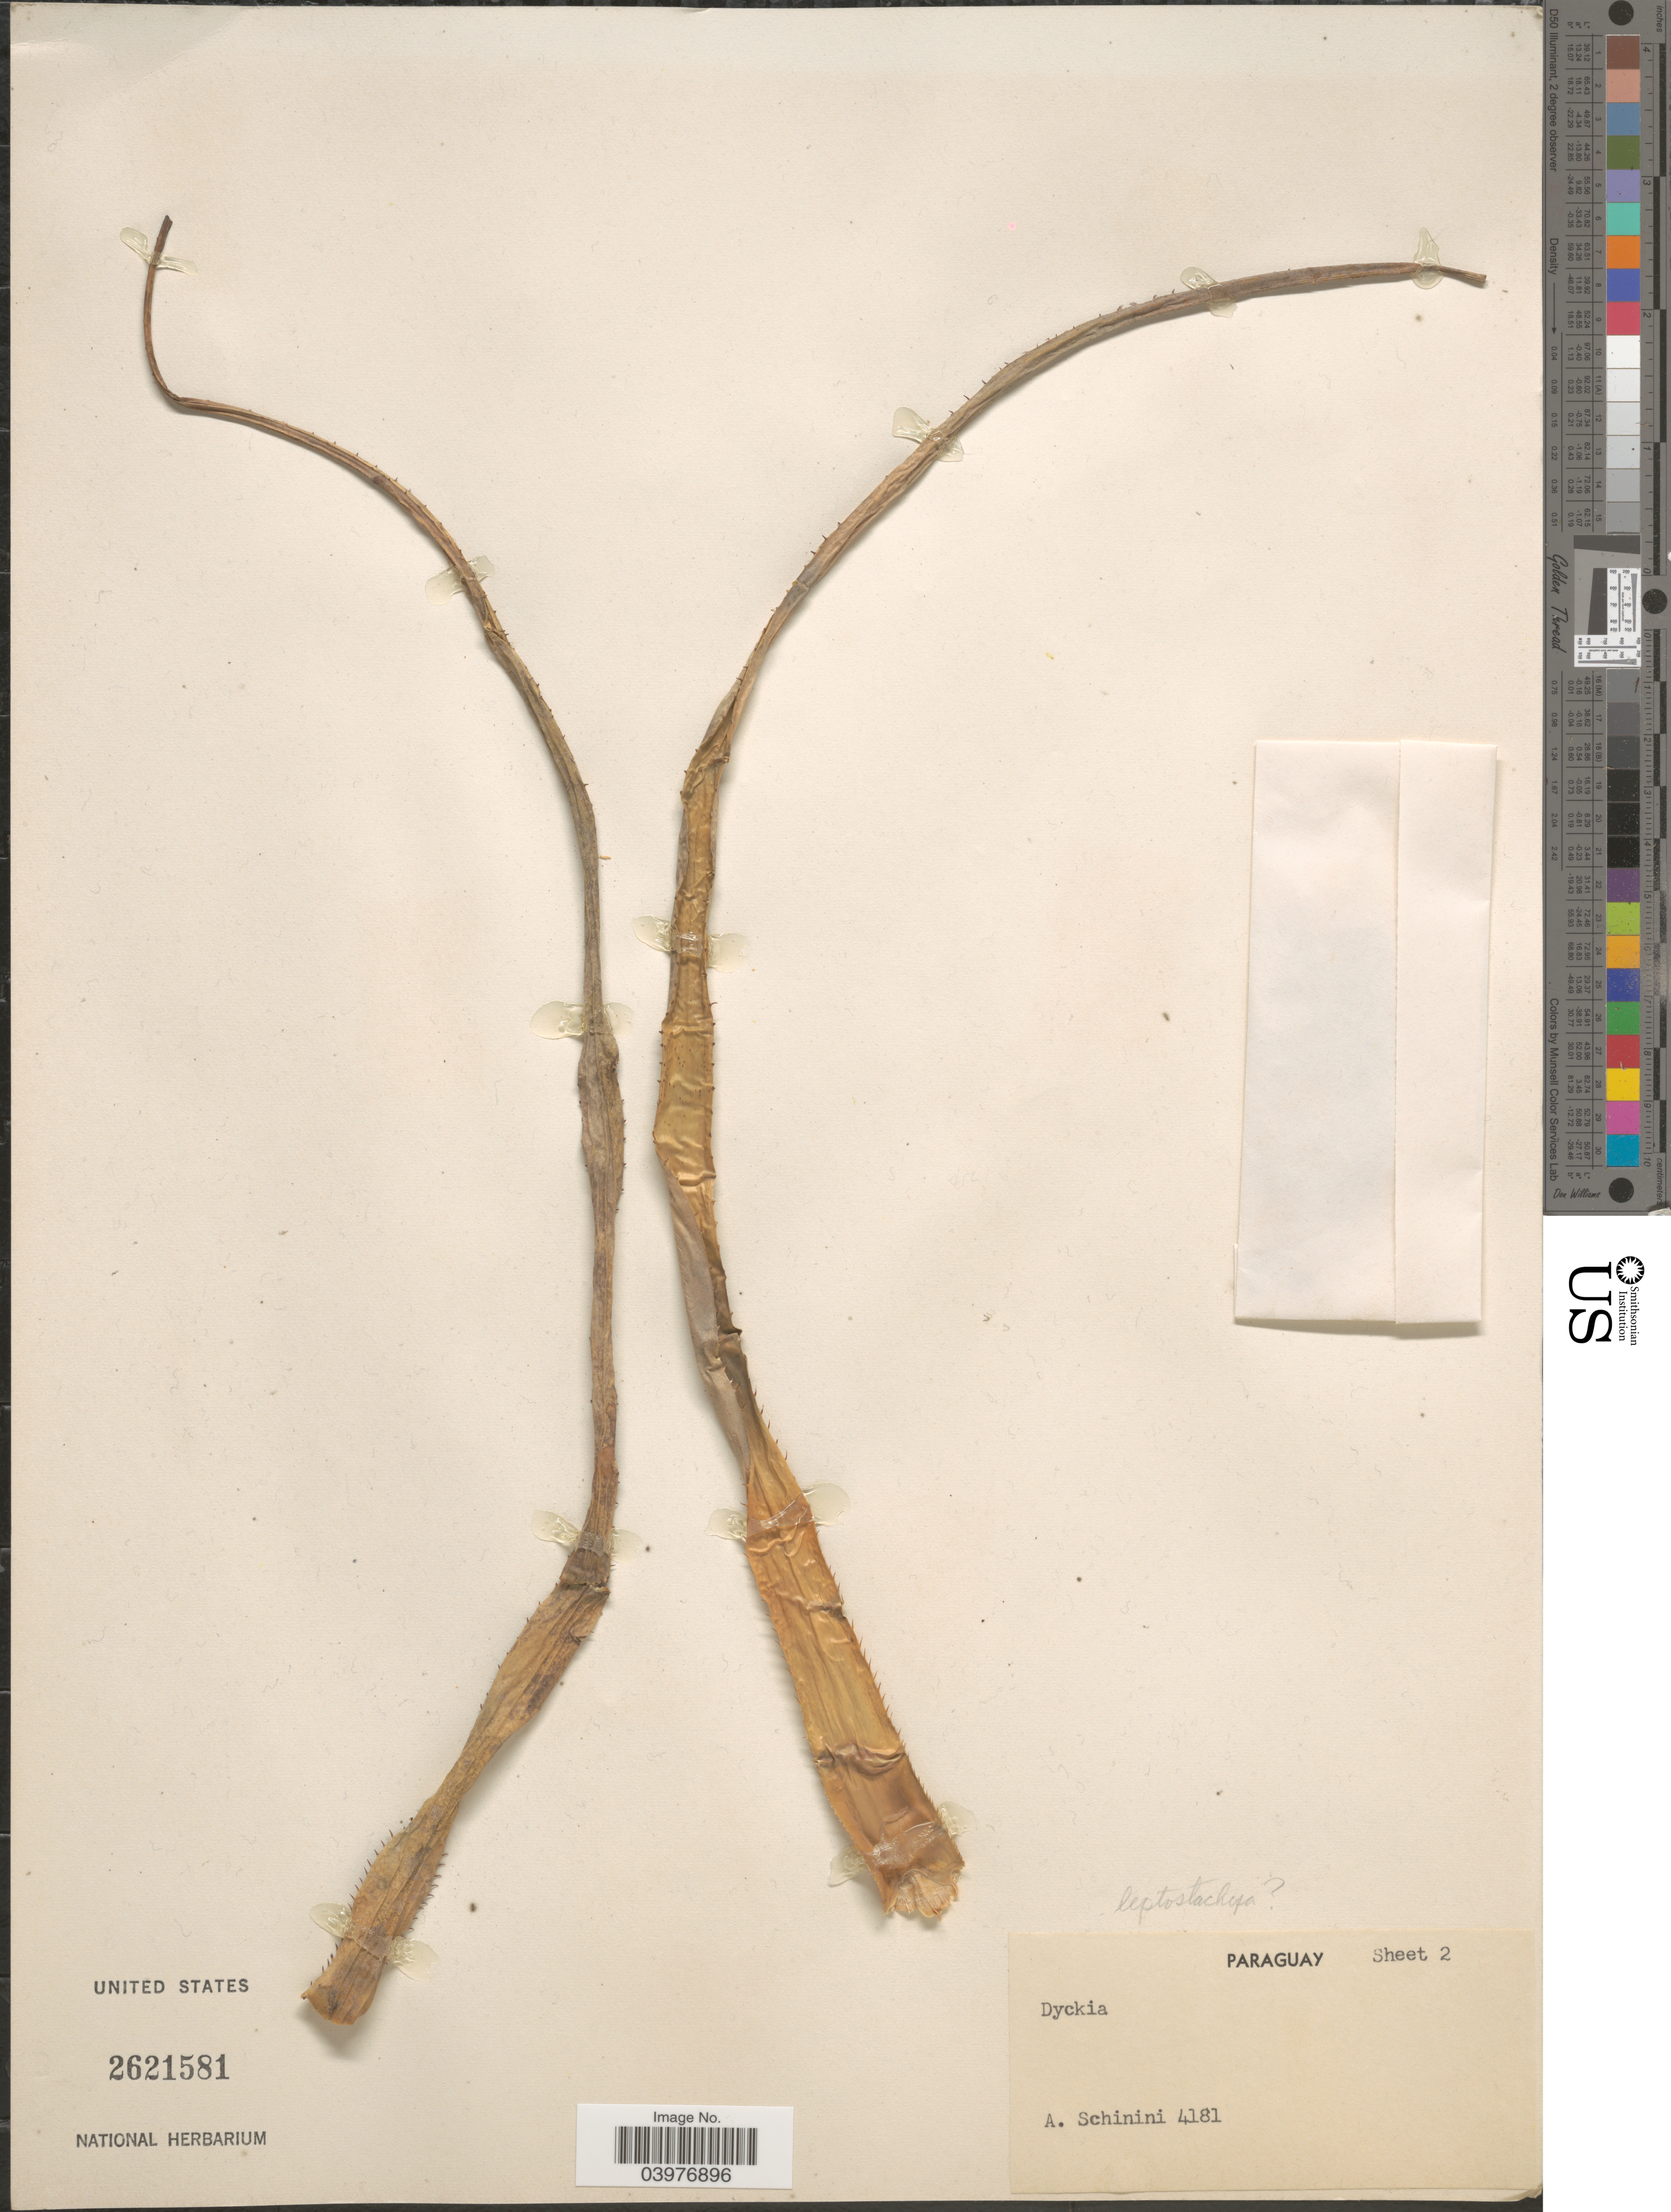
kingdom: Plantae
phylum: Tracheophyta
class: Liliopsida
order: Poales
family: Bromeliaceae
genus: Dyckia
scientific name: Dyckia sp.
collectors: A. Schinini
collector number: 4181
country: Paraguay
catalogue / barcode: US 2621581